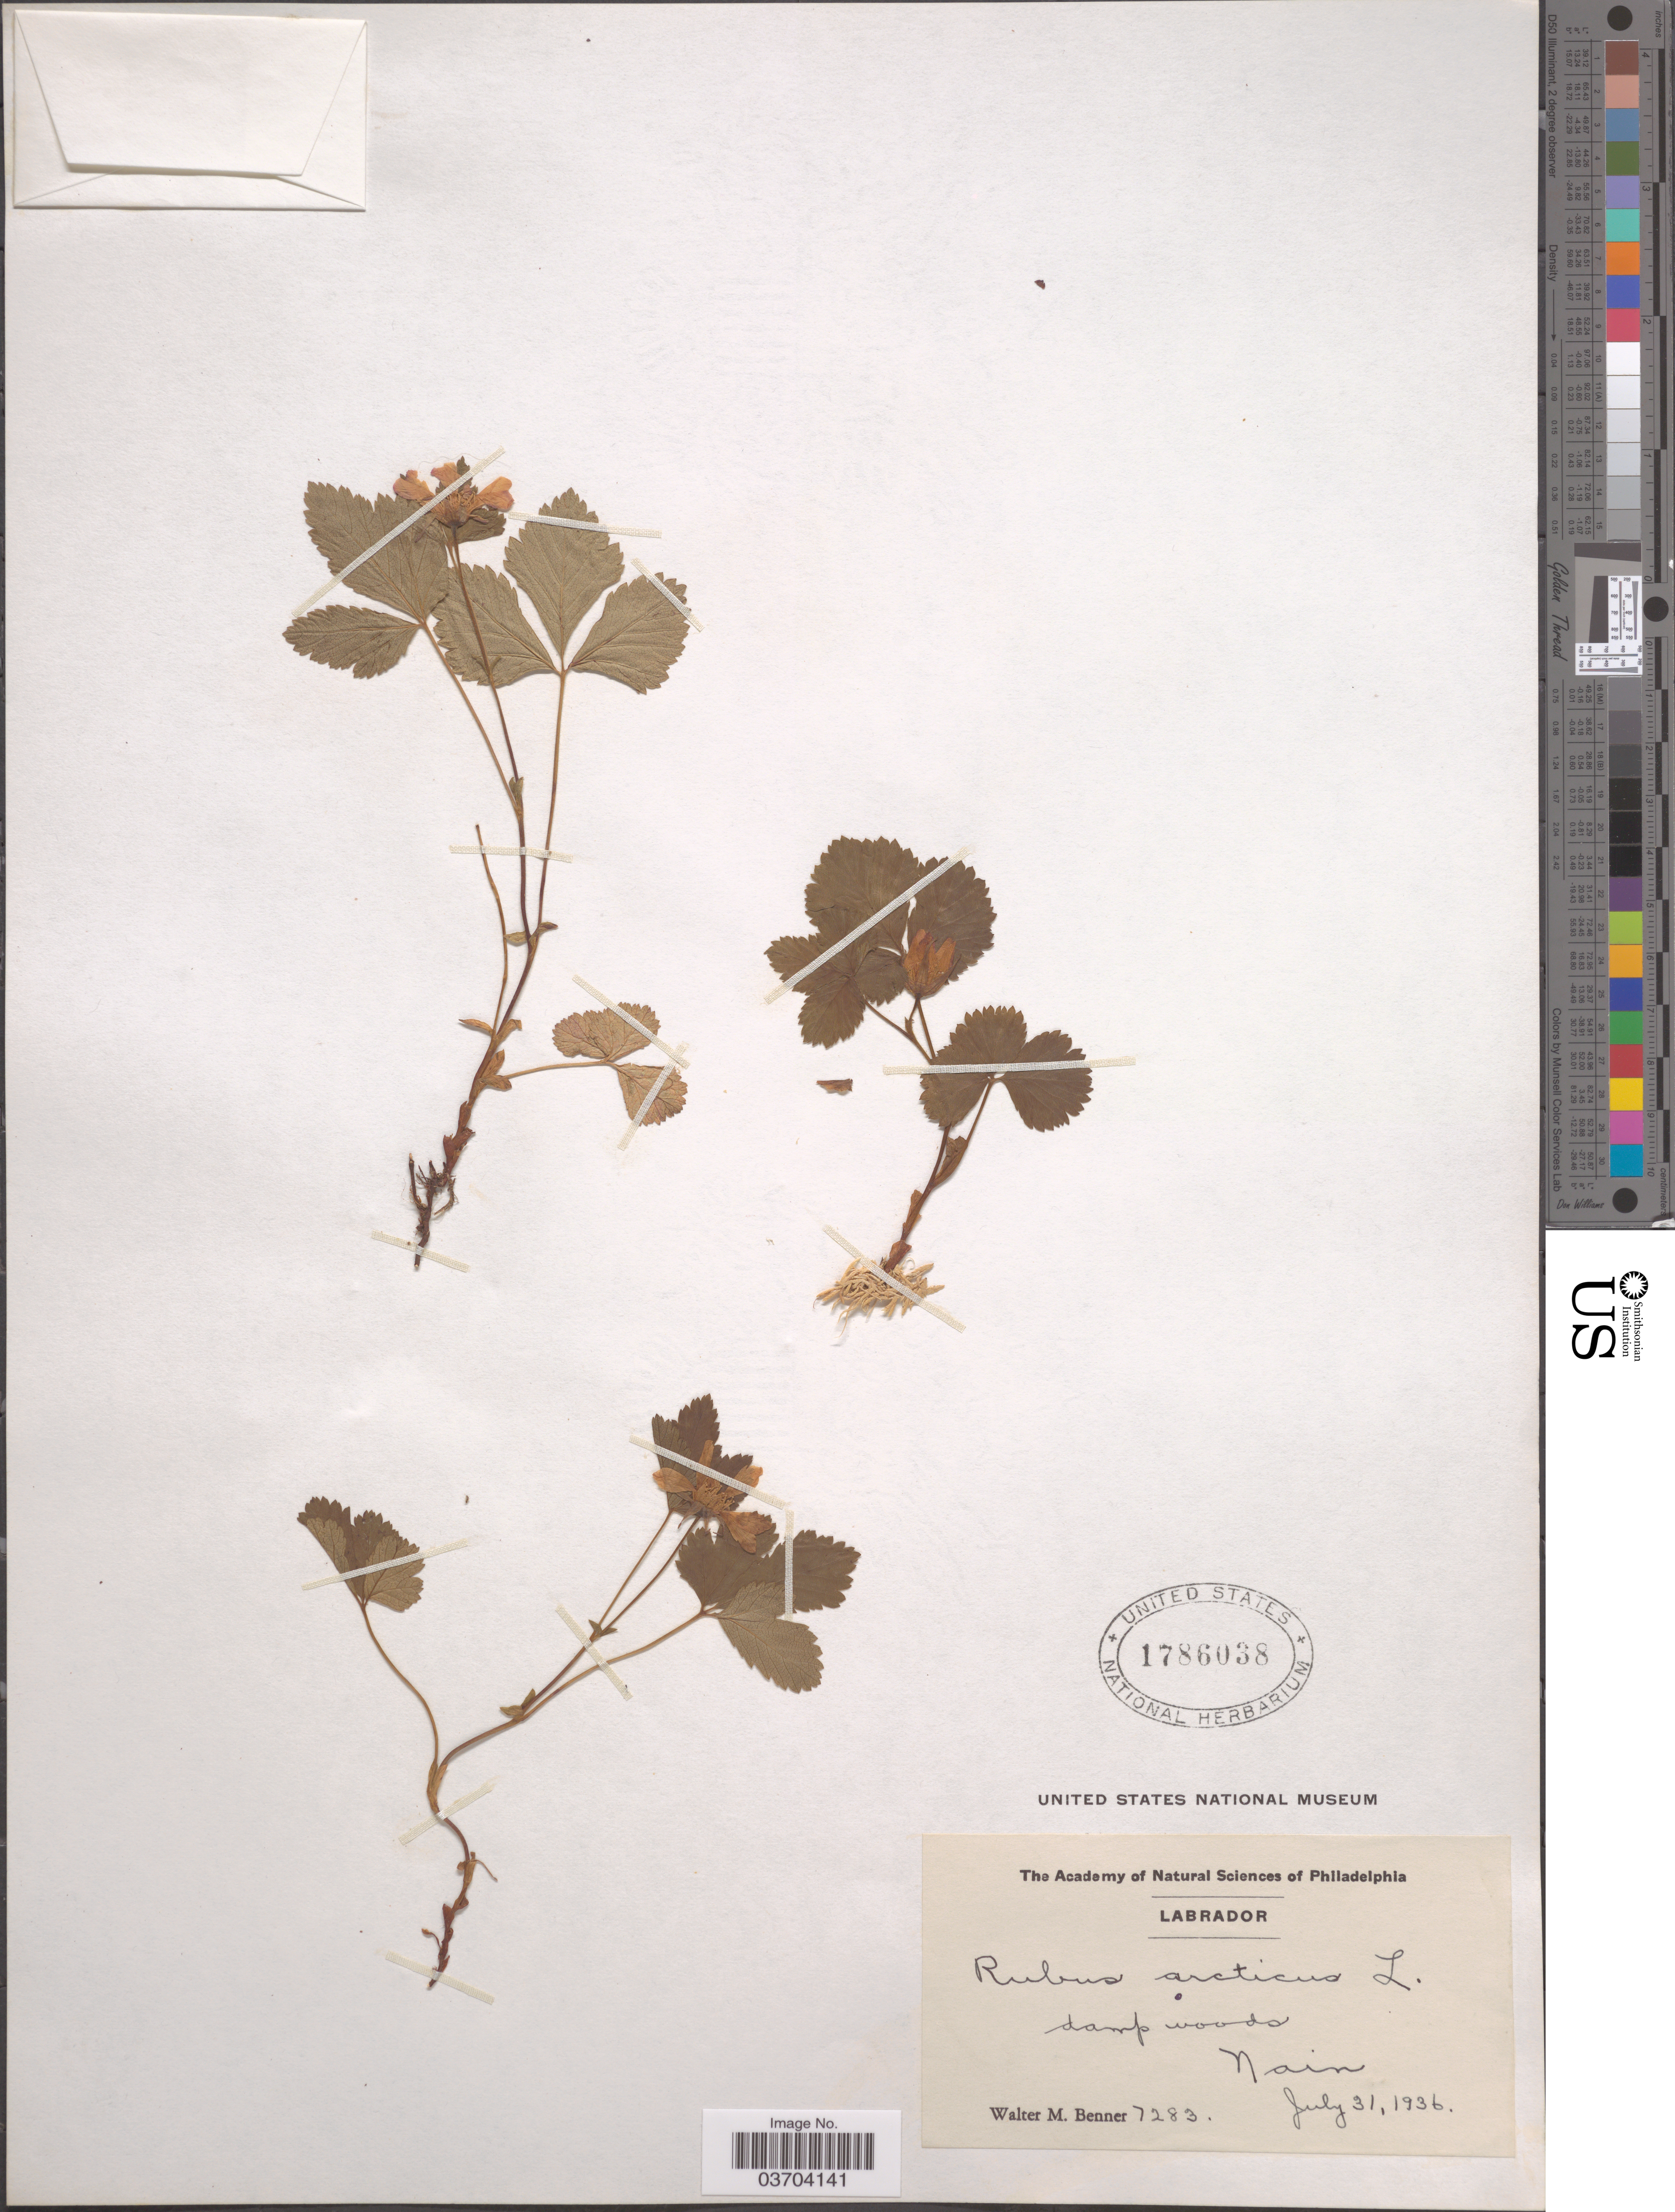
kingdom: Plantae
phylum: Tracheophyta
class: Magnoliopsida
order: Rosales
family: Rosaceae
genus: Rubus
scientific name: Rubus arcticus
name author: L.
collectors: W. Benner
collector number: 7283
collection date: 1936-07-31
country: Canada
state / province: Newfoundland and Labrador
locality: Labrador. Nain.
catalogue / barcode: US 1786038